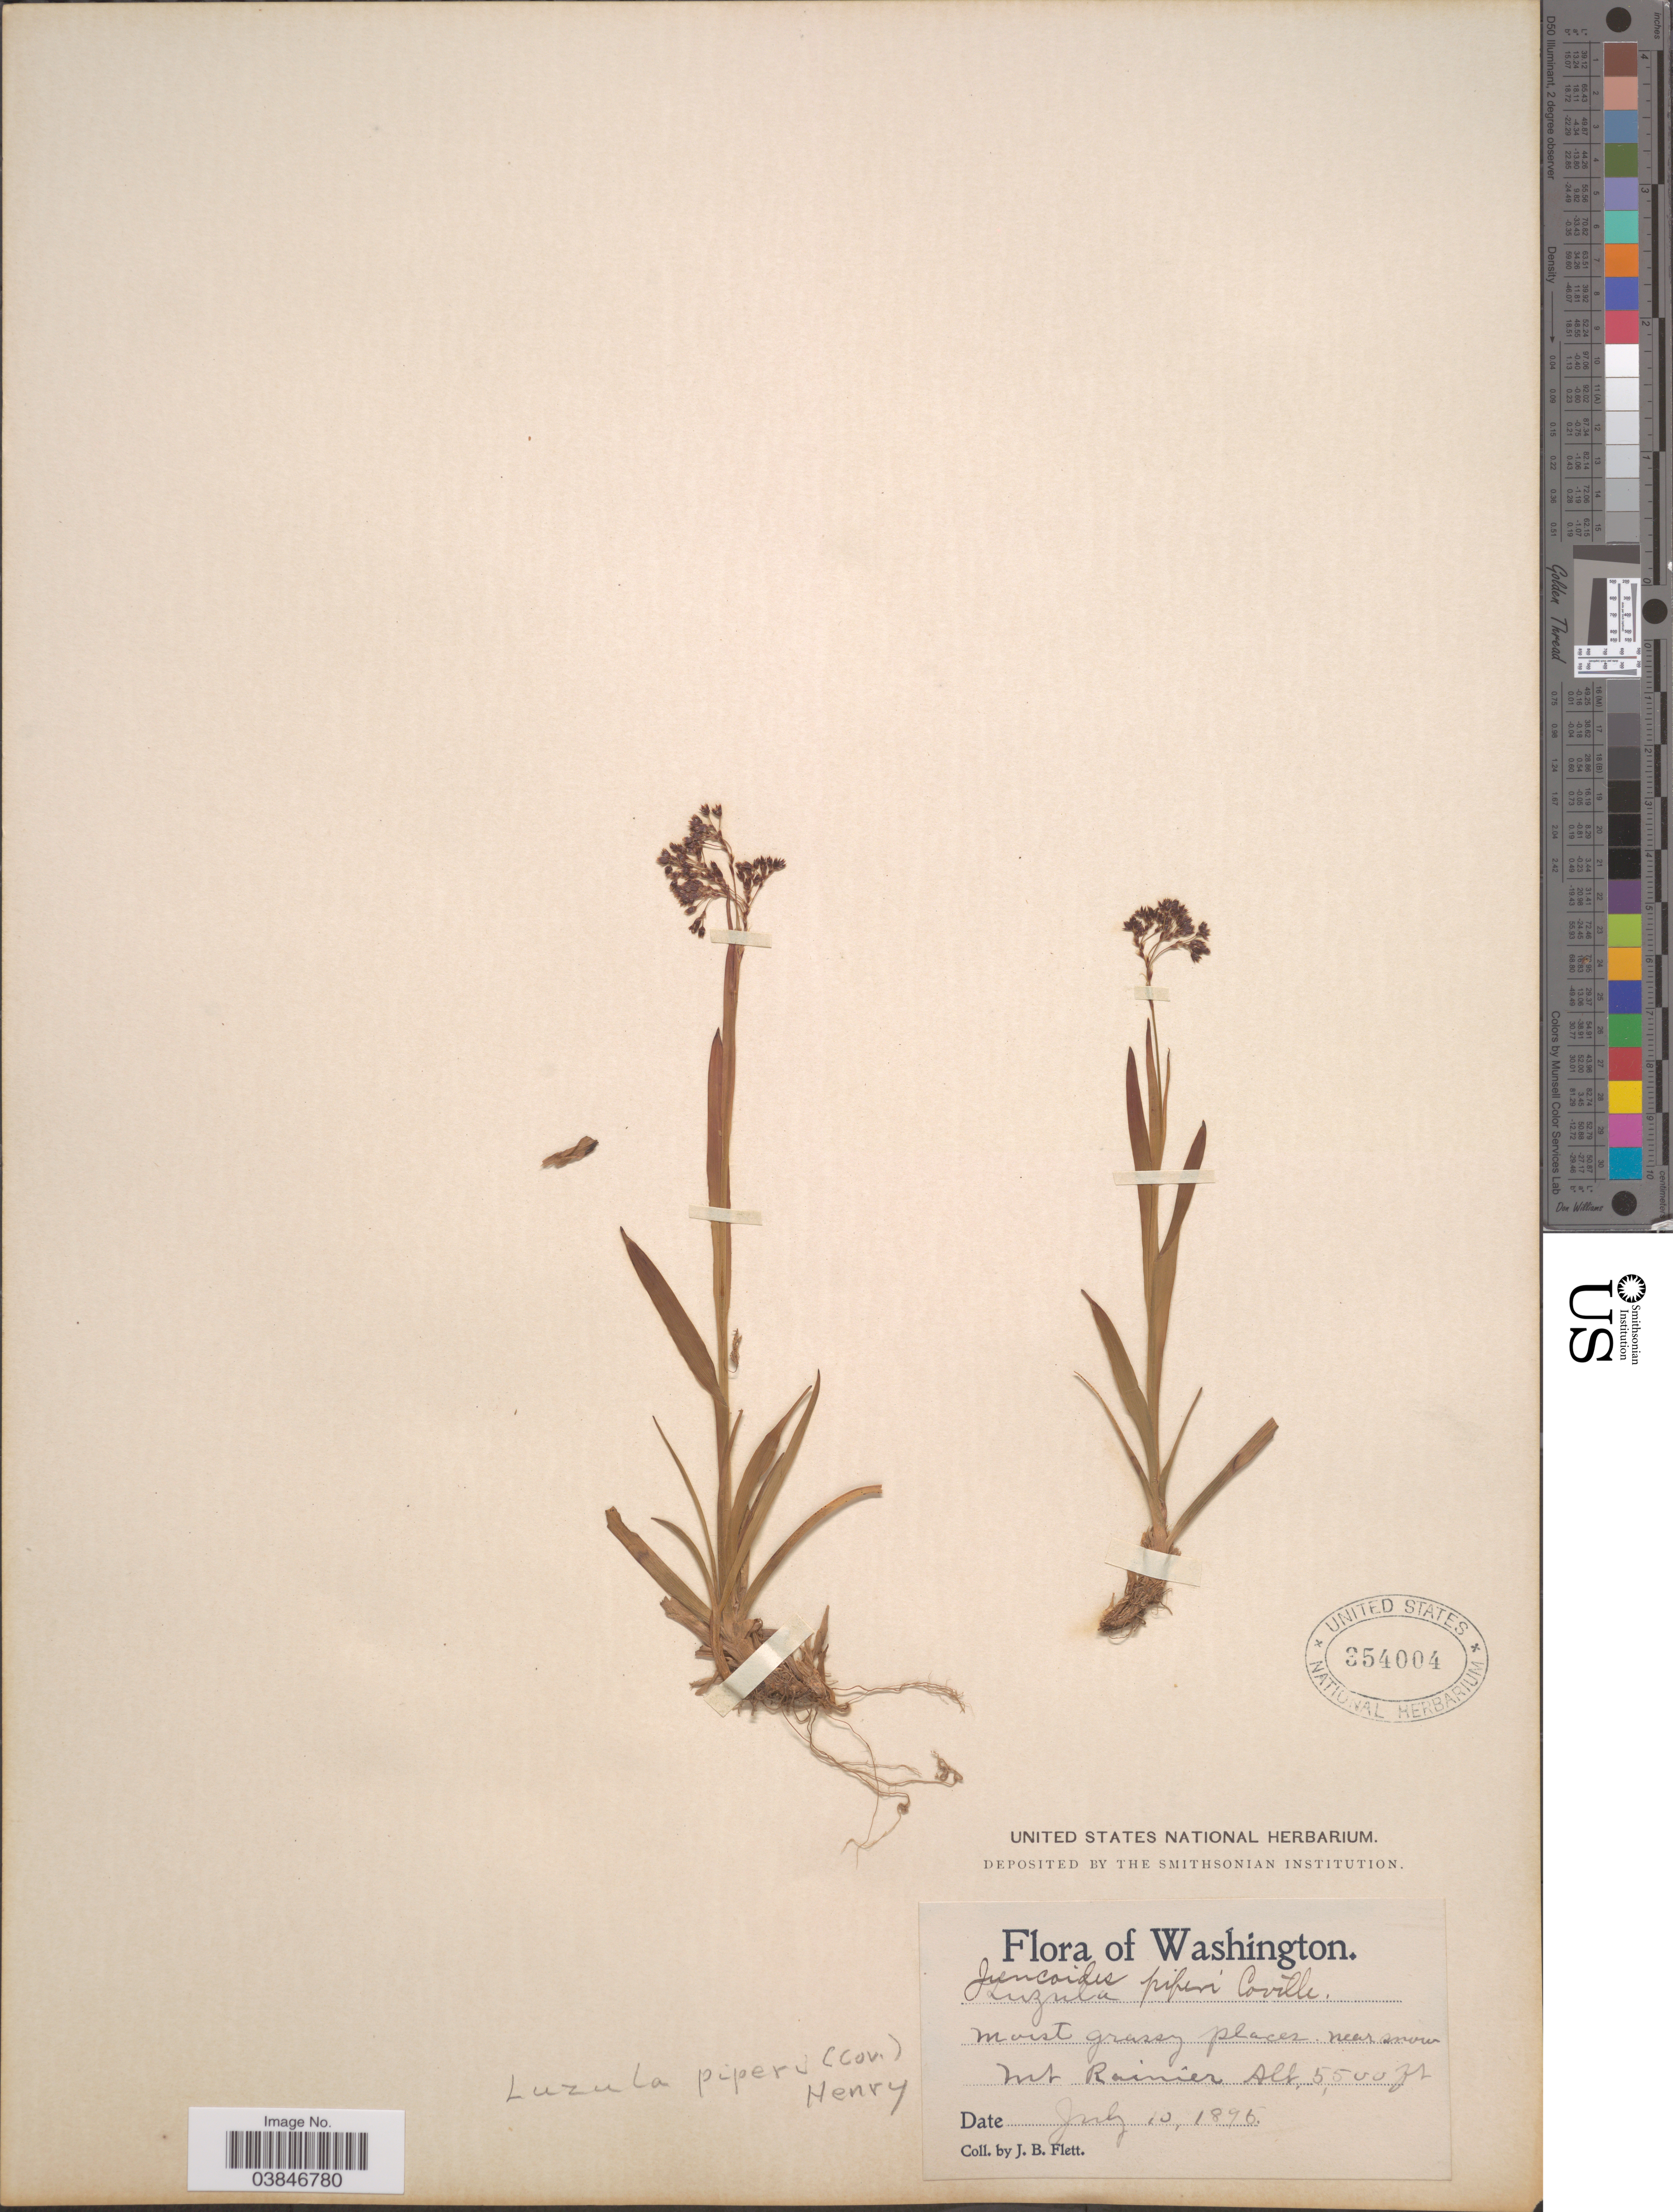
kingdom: Plantae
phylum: Tracheophyta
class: Liliopsida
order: Poales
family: Juncaceae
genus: Luzula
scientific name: Luzula piperi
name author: (Coville) M.E. Jones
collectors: J. Flett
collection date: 1895-07-10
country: United States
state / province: Washington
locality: Near snow Mt. Rainier.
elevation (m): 1676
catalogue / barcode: US 354004